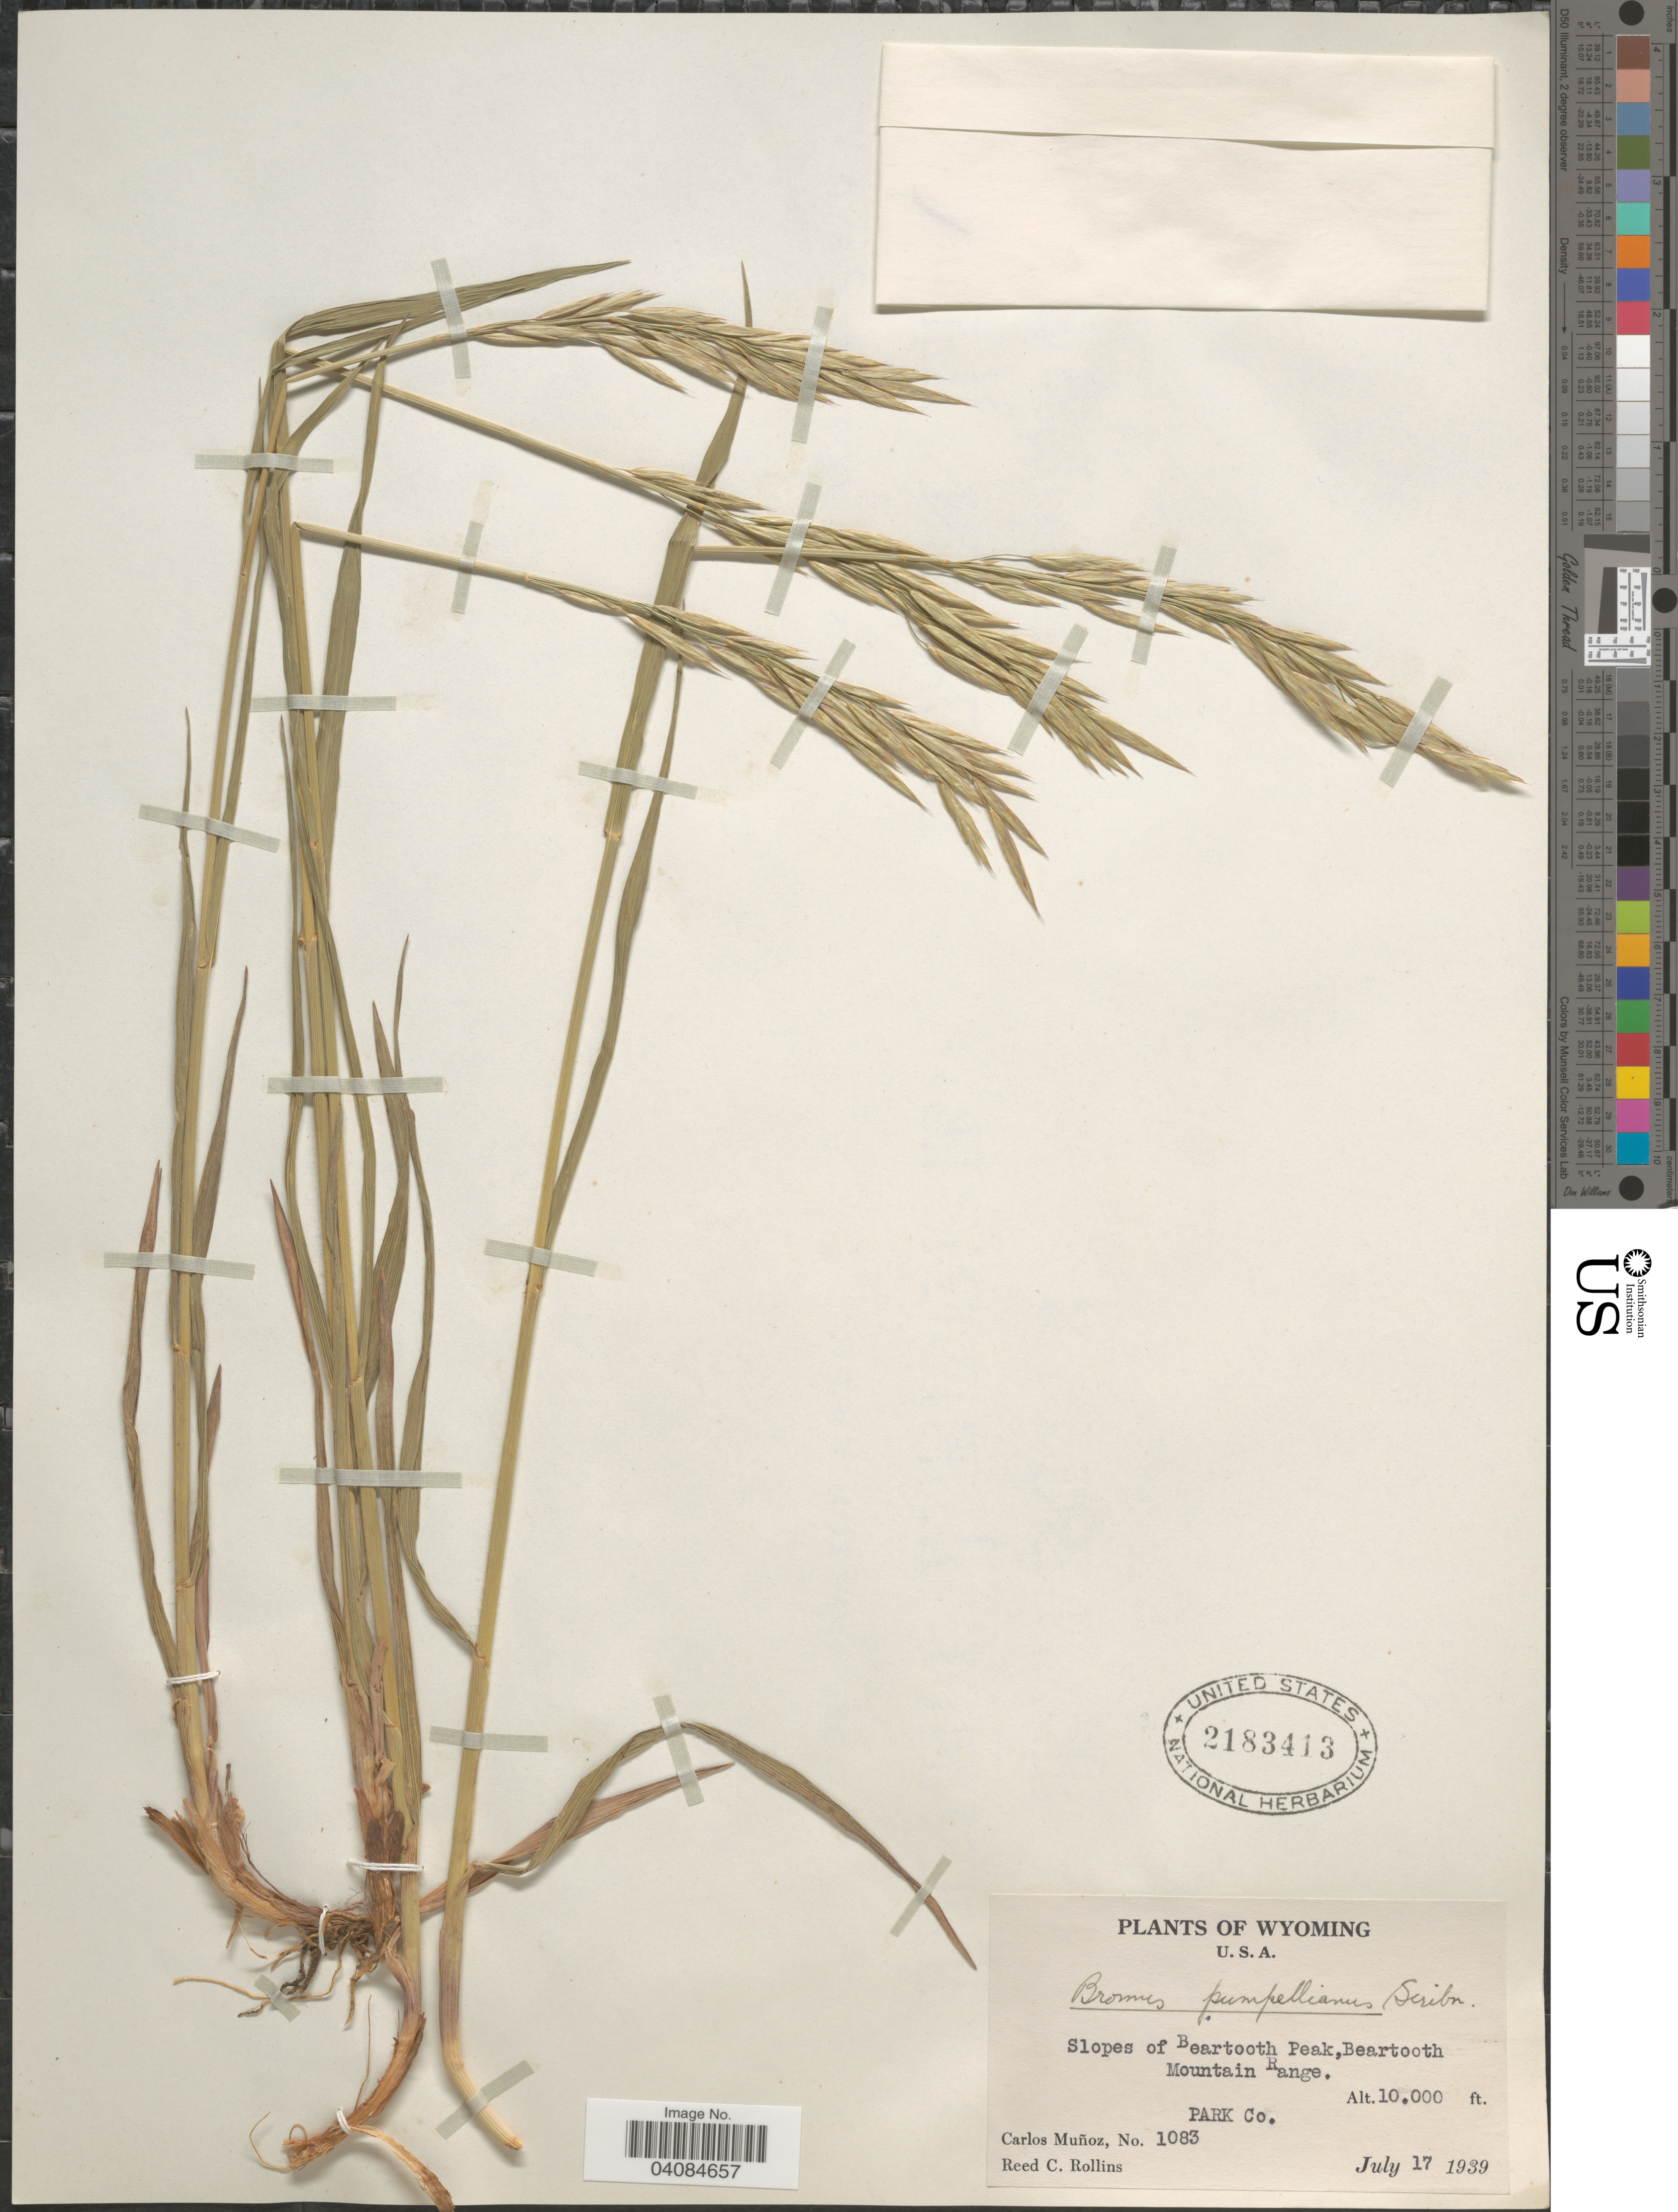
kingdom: Plantae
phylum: Tracheophyta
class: Liliopsida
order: Poales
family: Poaceae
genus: Bromus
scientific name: Bromus pumpellianus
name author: Scribn.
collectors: C. Muñoz & R. C. Rollins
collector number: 1083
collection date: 1939-07-17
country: United States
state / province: Wyoming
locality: Slopes of Beartooth Peak, Beartooth Mountain Range. Park Co.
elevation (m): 3048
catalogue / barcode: US 2183413